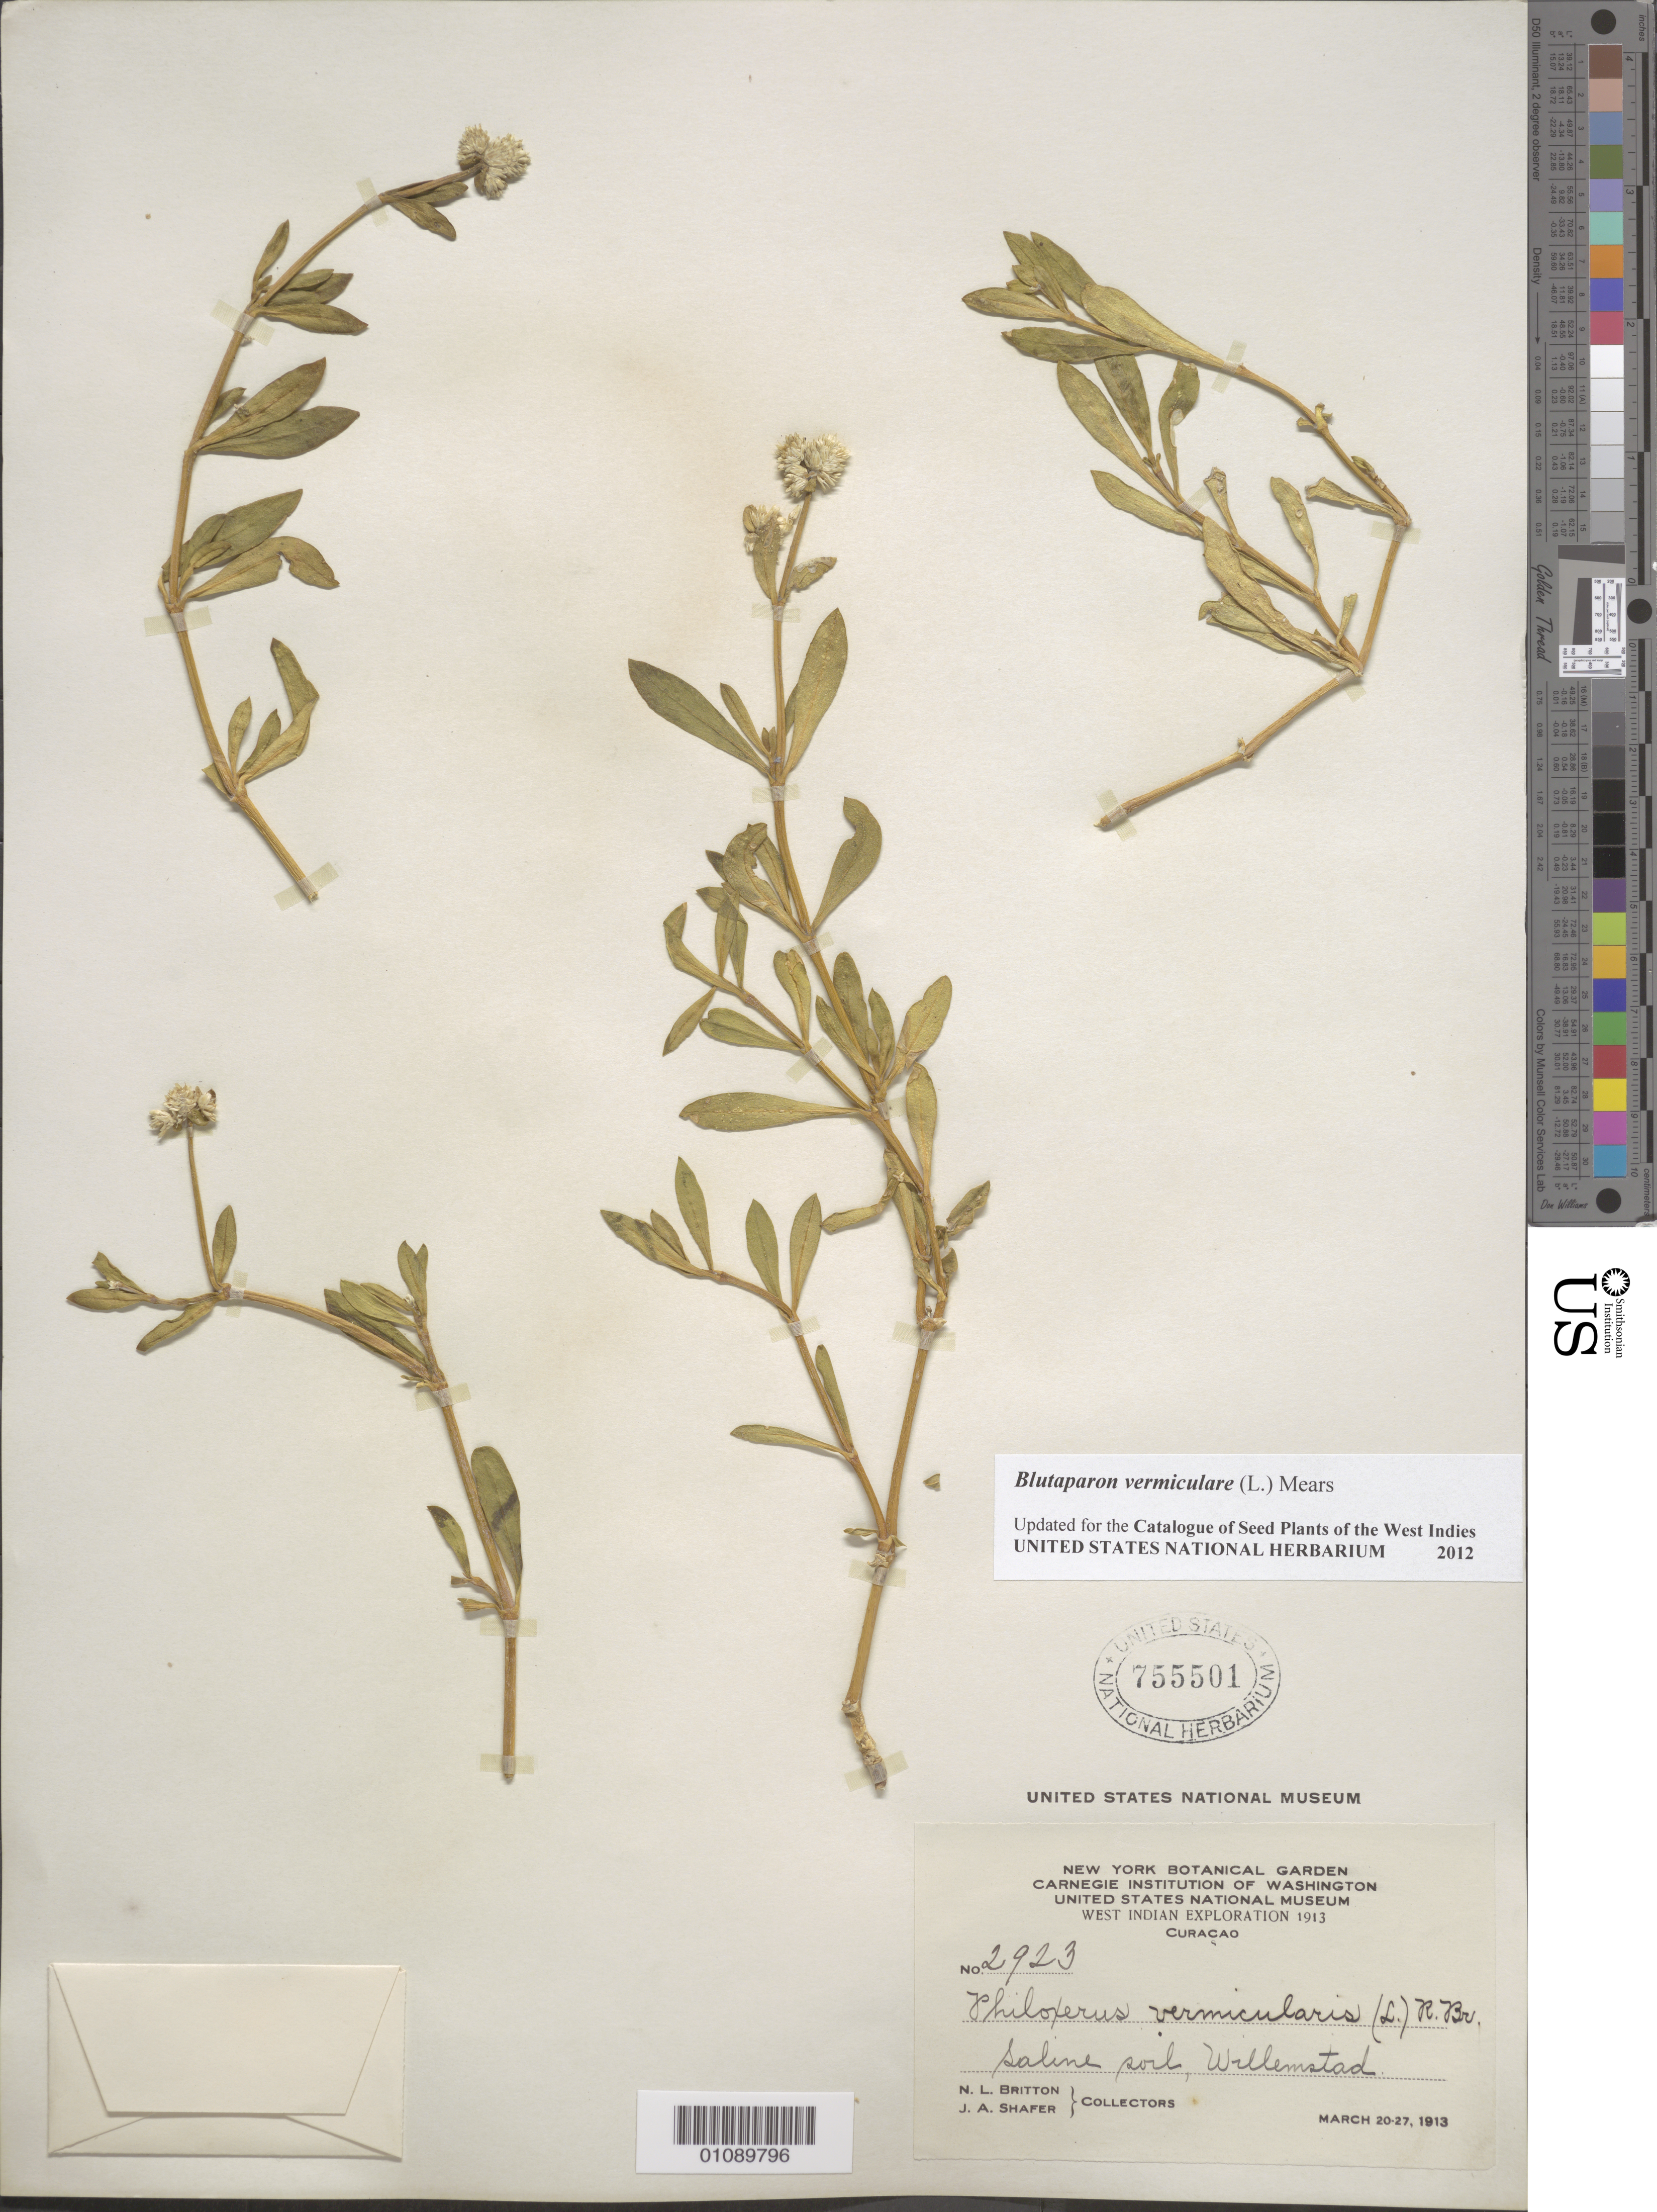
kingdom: Plantae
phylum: Tracheophyta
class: Magnoliopsida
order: Caryophyllales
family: Amaranthaceae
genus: Gomphrena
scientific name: Gomphrena vermicularis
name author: L.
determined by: Strong, Mark T., (BOT), Smithsonian Institution - National Museum of Natural History (UNITED STATES)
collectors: N. Britton & J. A. Shafer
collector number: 2923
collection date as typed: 20 Mar 1913 to 27 Mar 1913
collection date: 1913-03-20/1913-03-27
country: Curaçao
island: Curaçao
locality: Willemstad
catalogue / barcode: US 755501